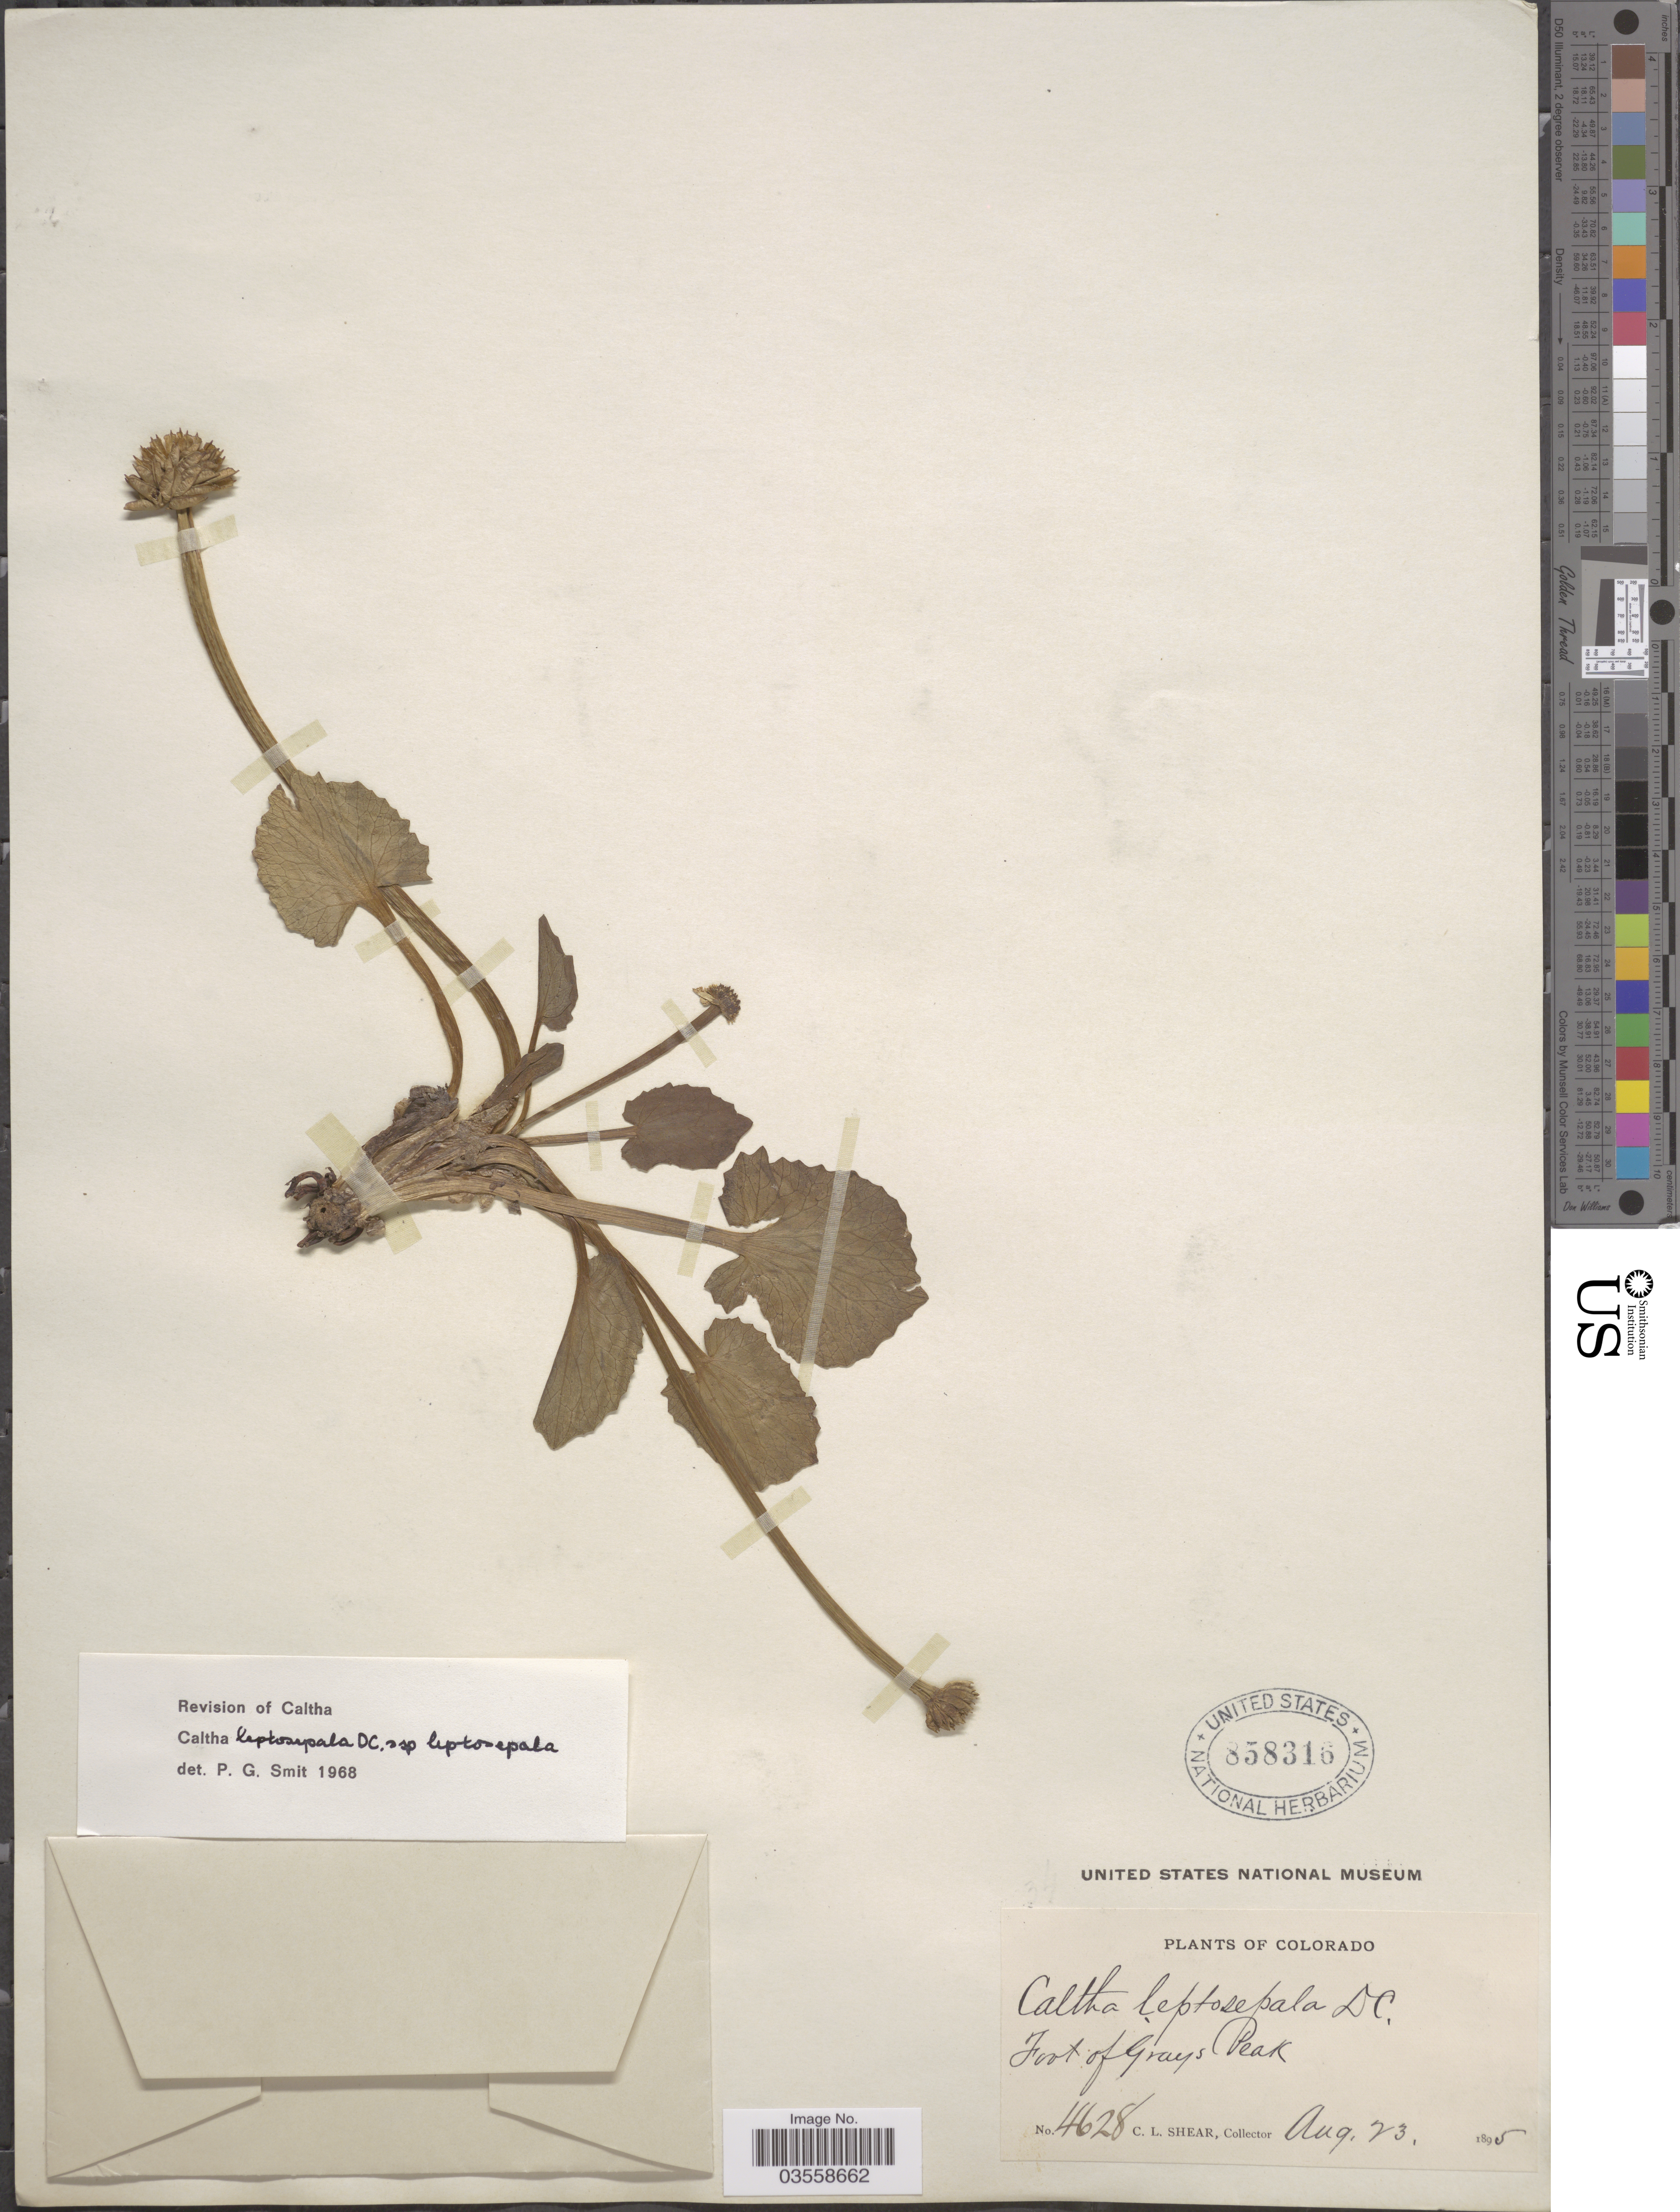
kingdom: Plantae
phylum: Tracheophyta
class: Magnoliopsida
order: Ranunculales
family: Ranunculaceae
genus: Caltha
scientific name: Caltha leptosepala subsp. leptosepala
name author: DC.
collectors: C. L. Shear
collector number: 4628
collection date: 1895-07-23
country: United States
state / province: Colorado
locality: Foot of Grays Peak.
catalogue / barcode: US 858316